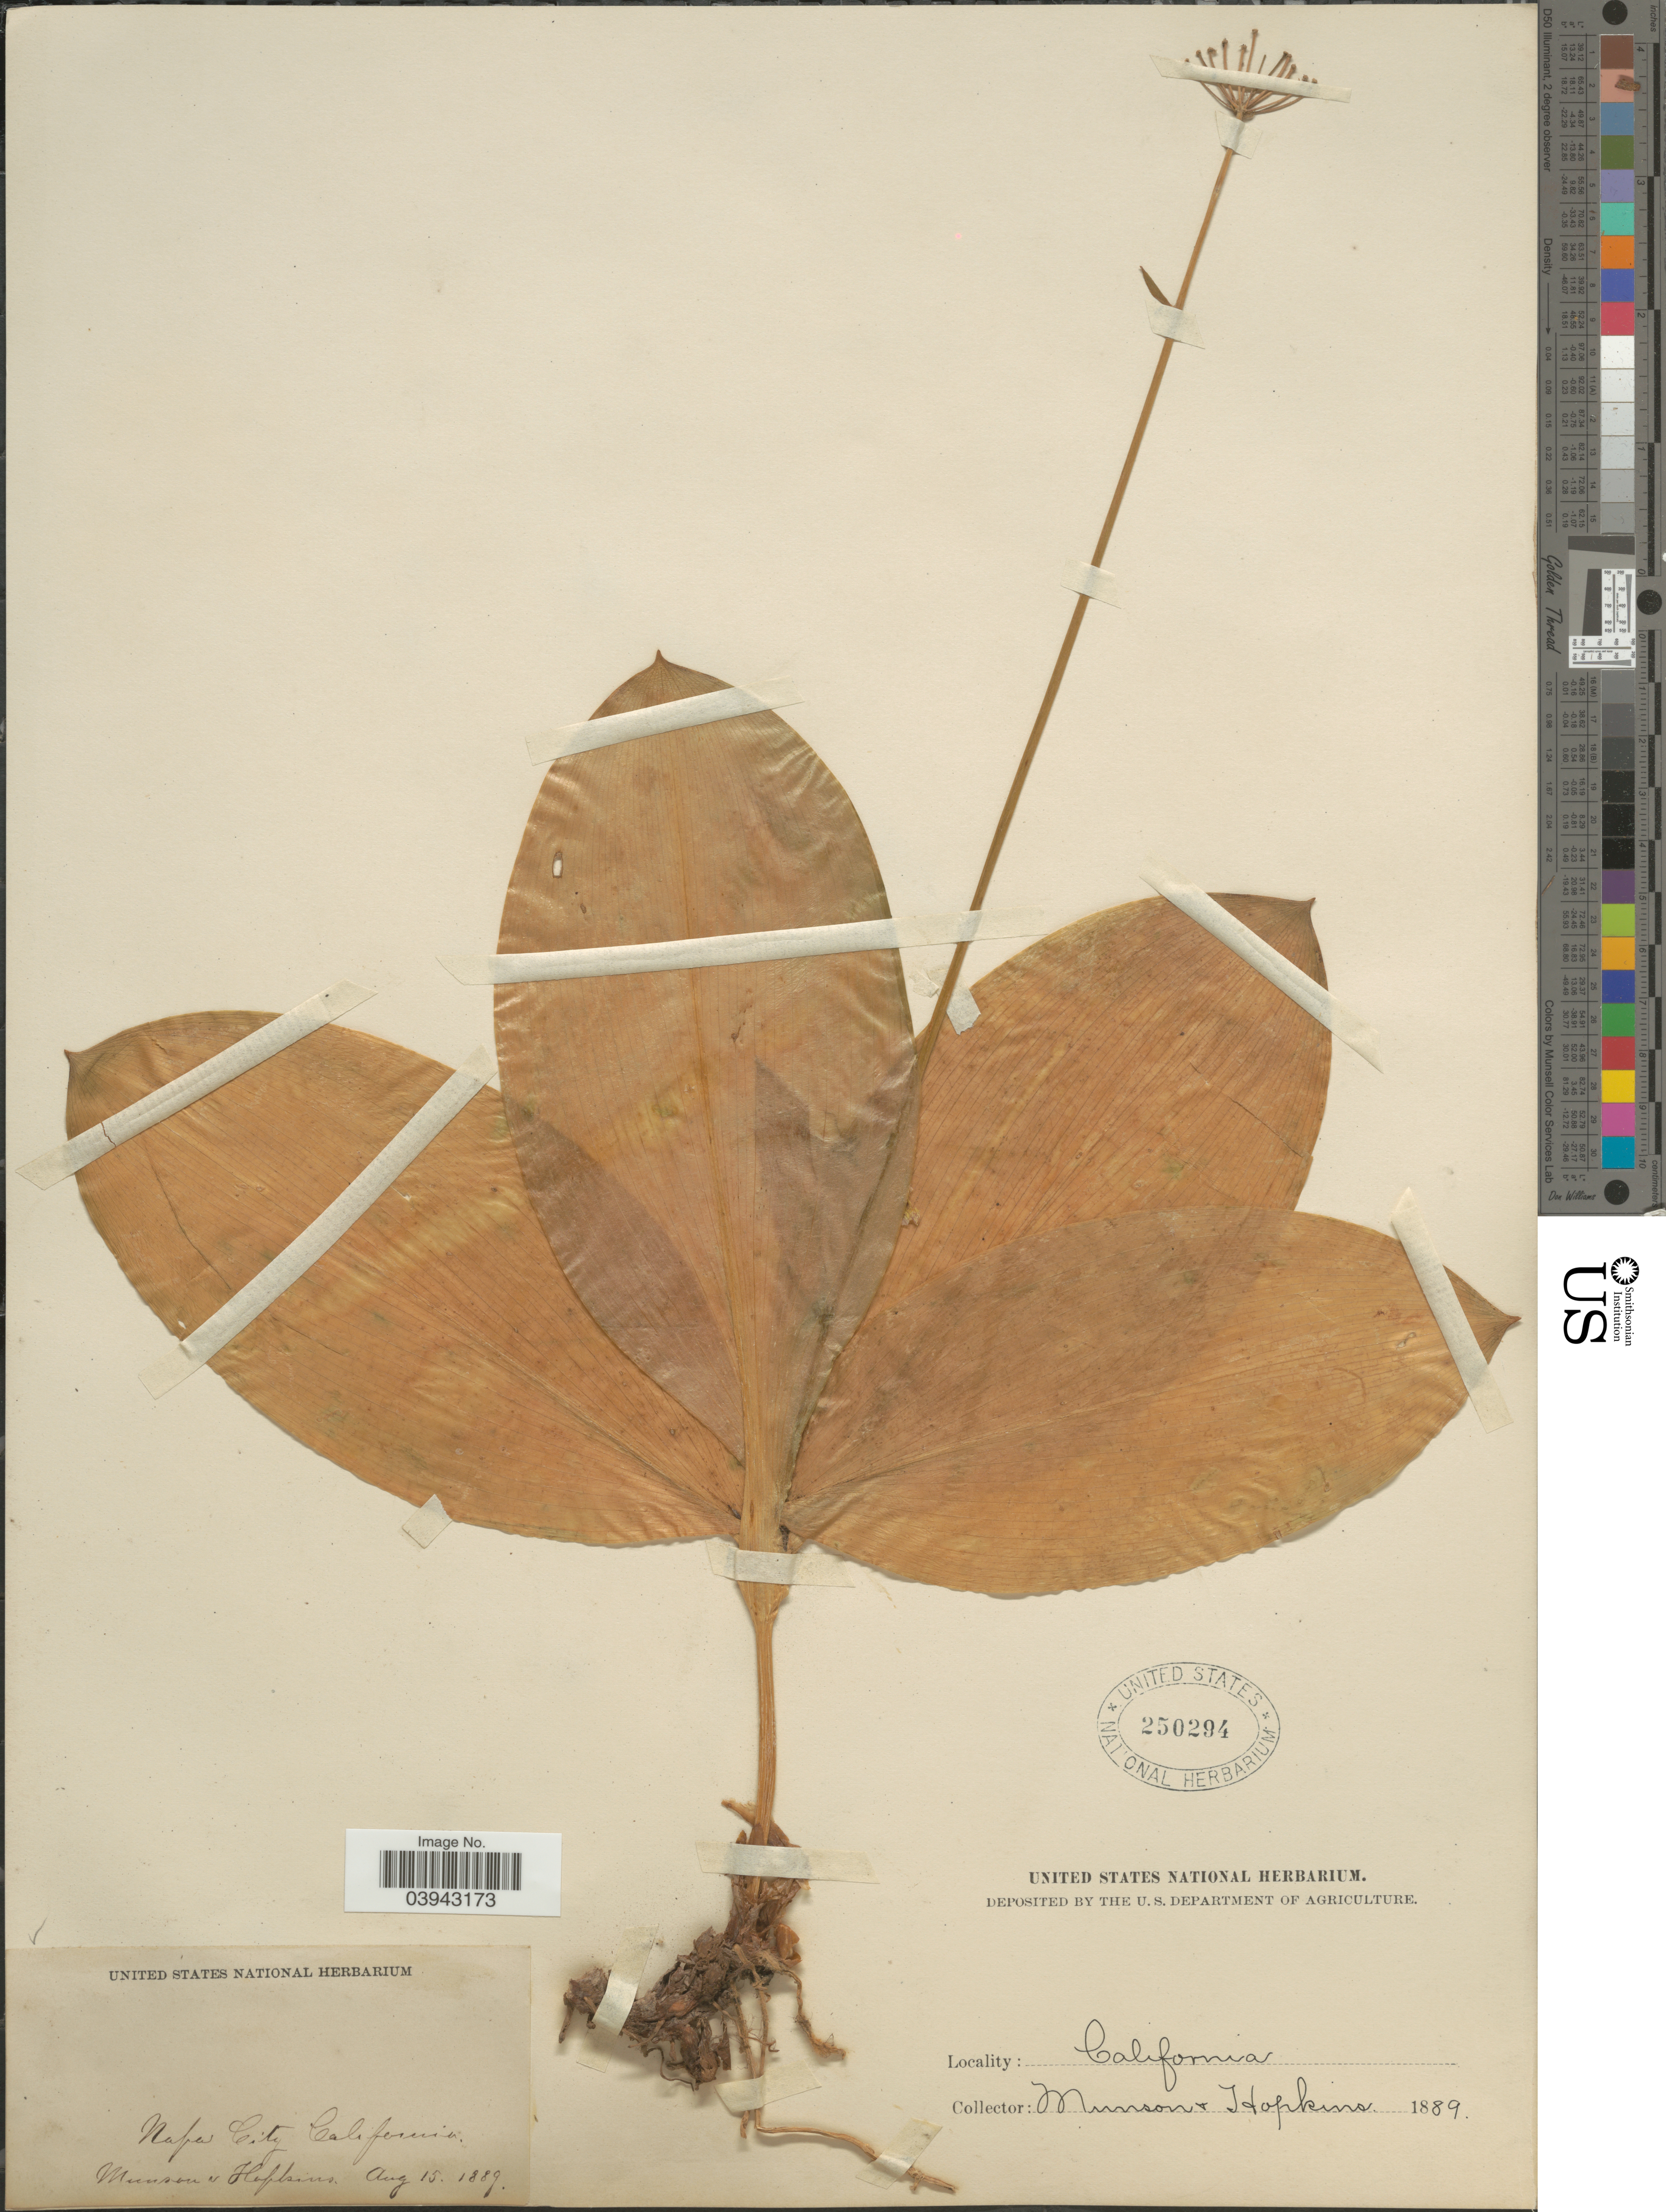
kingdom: Plantae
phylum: Tracheophyta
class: Liliopsida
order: Liliales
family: Liliaceae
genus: Clintonia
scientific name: Clintonia andrewsiana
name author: Torr.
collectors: -. Munson & -- Hopkins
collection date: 1889-08-15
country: United States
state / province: California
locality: Napa City.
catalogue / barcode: US 250294